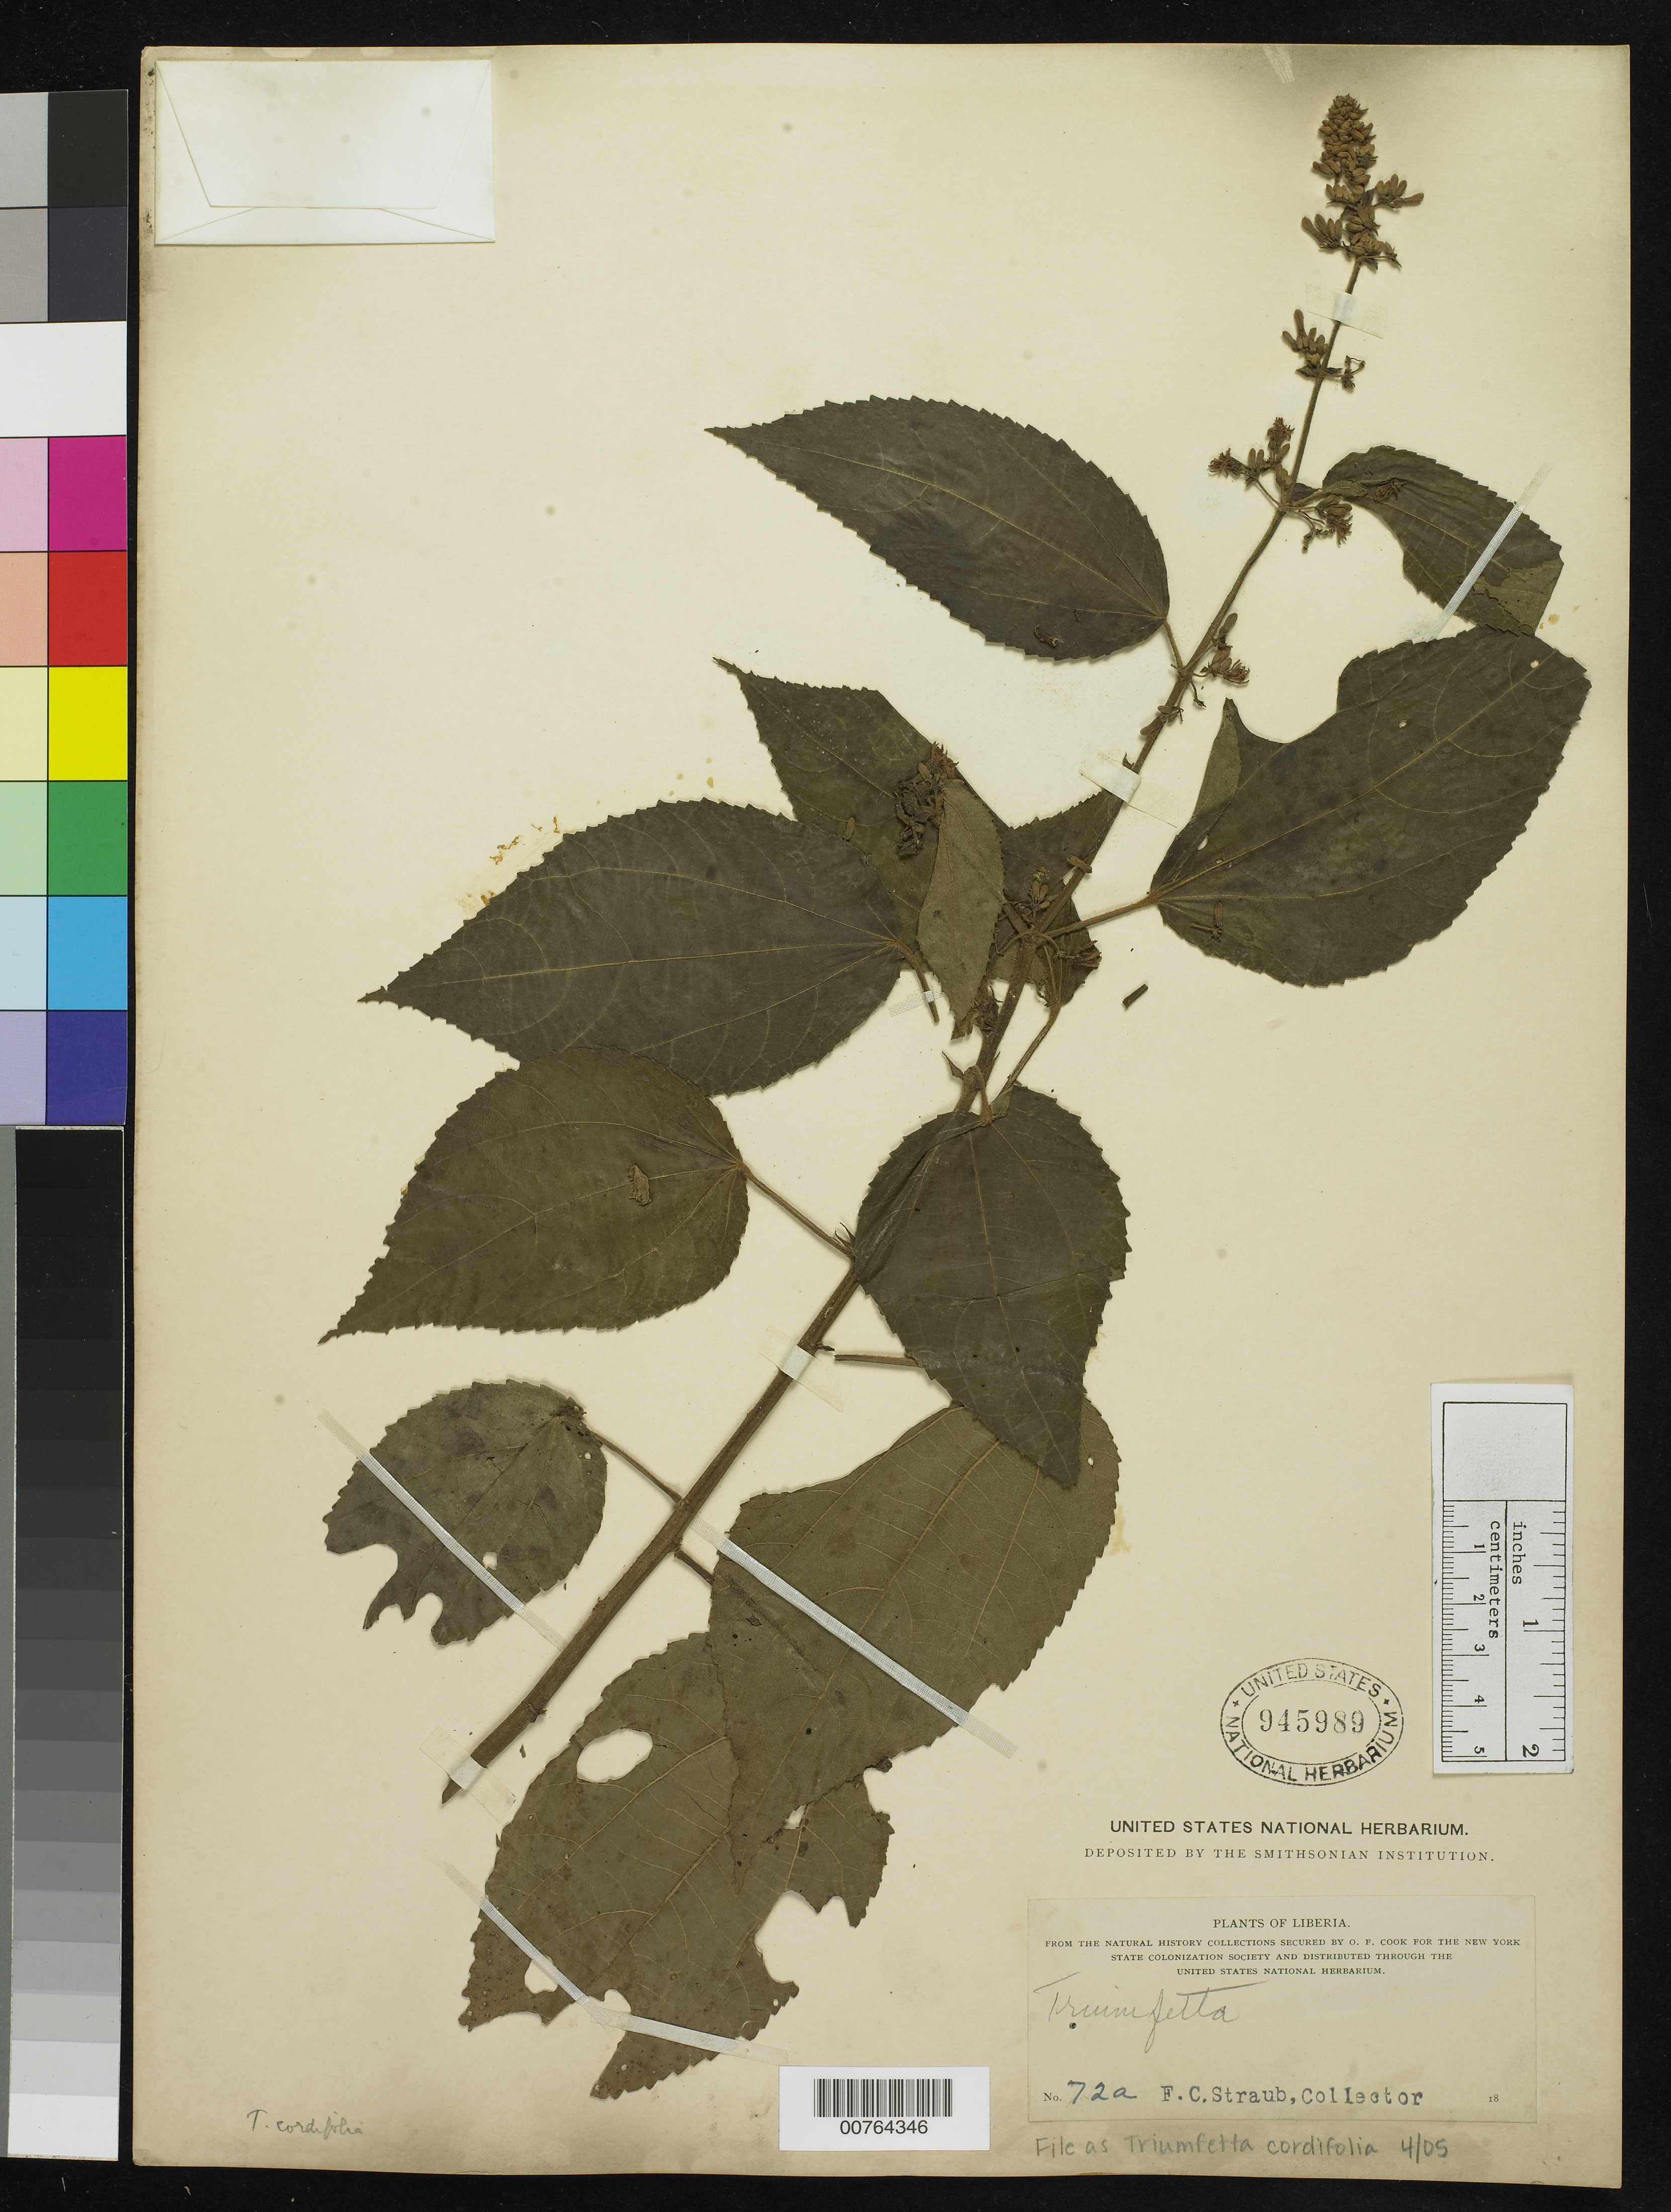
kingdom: Plantae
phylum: Tracheophyta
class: Magnoliopsida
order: Malvales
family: Malvaceae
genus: Triumfetta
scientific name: Triumfetta cordifolia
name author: A. Rich.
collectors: F. Straub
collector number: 72A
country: Liberia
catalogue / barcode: US 945989